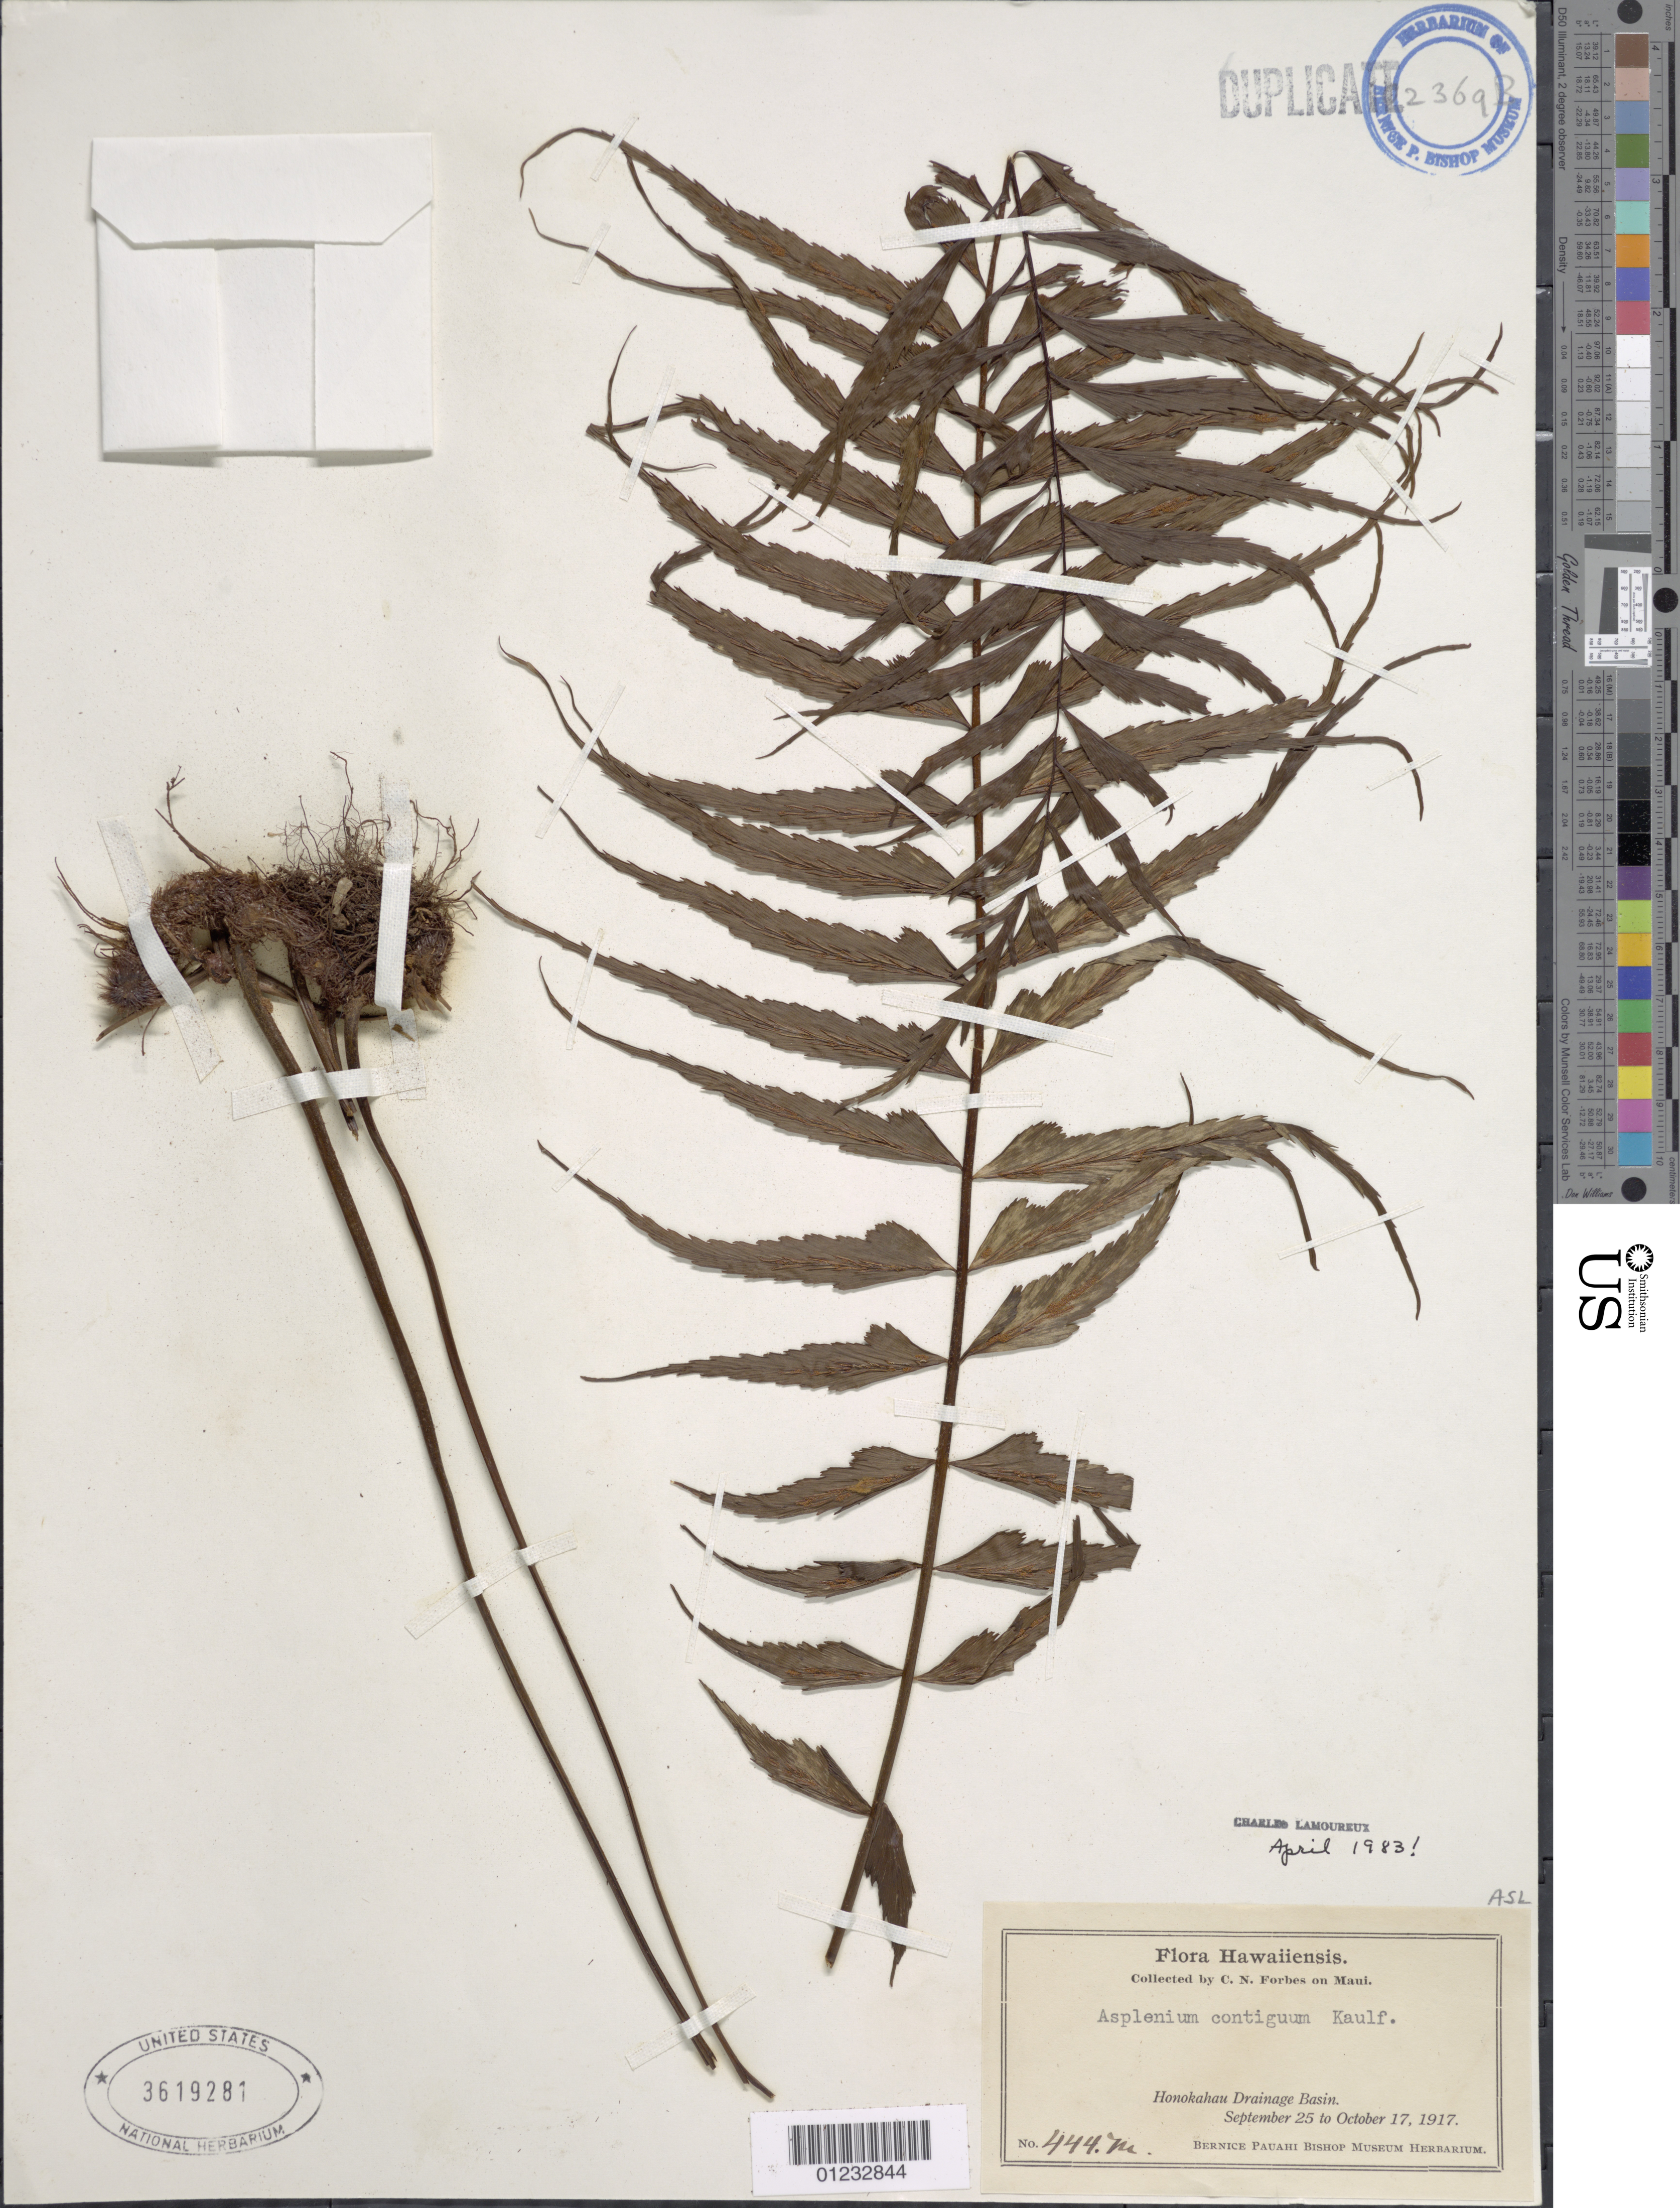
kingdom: Plantae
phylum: Tracheophyta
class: Polypodiopsida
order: Polypodiales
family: Aspleniaceae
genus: Asplenium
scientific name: Asplenium contiguum var. contiguum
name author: Kaulf.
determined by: Wagner, W. L., (BOT), Smithsonian Institution - National Museum of Natural History (UNITED STATES)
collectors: C. N. Forbes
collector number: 444.M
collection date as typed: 25 Sep 1917 to 17 Oct 1917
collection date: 1917-09-25/1917-10-17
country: United States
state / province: Hawaii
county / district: Maui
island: Maui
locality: Honokahau Drainage Basin.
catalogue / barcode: US 3619281